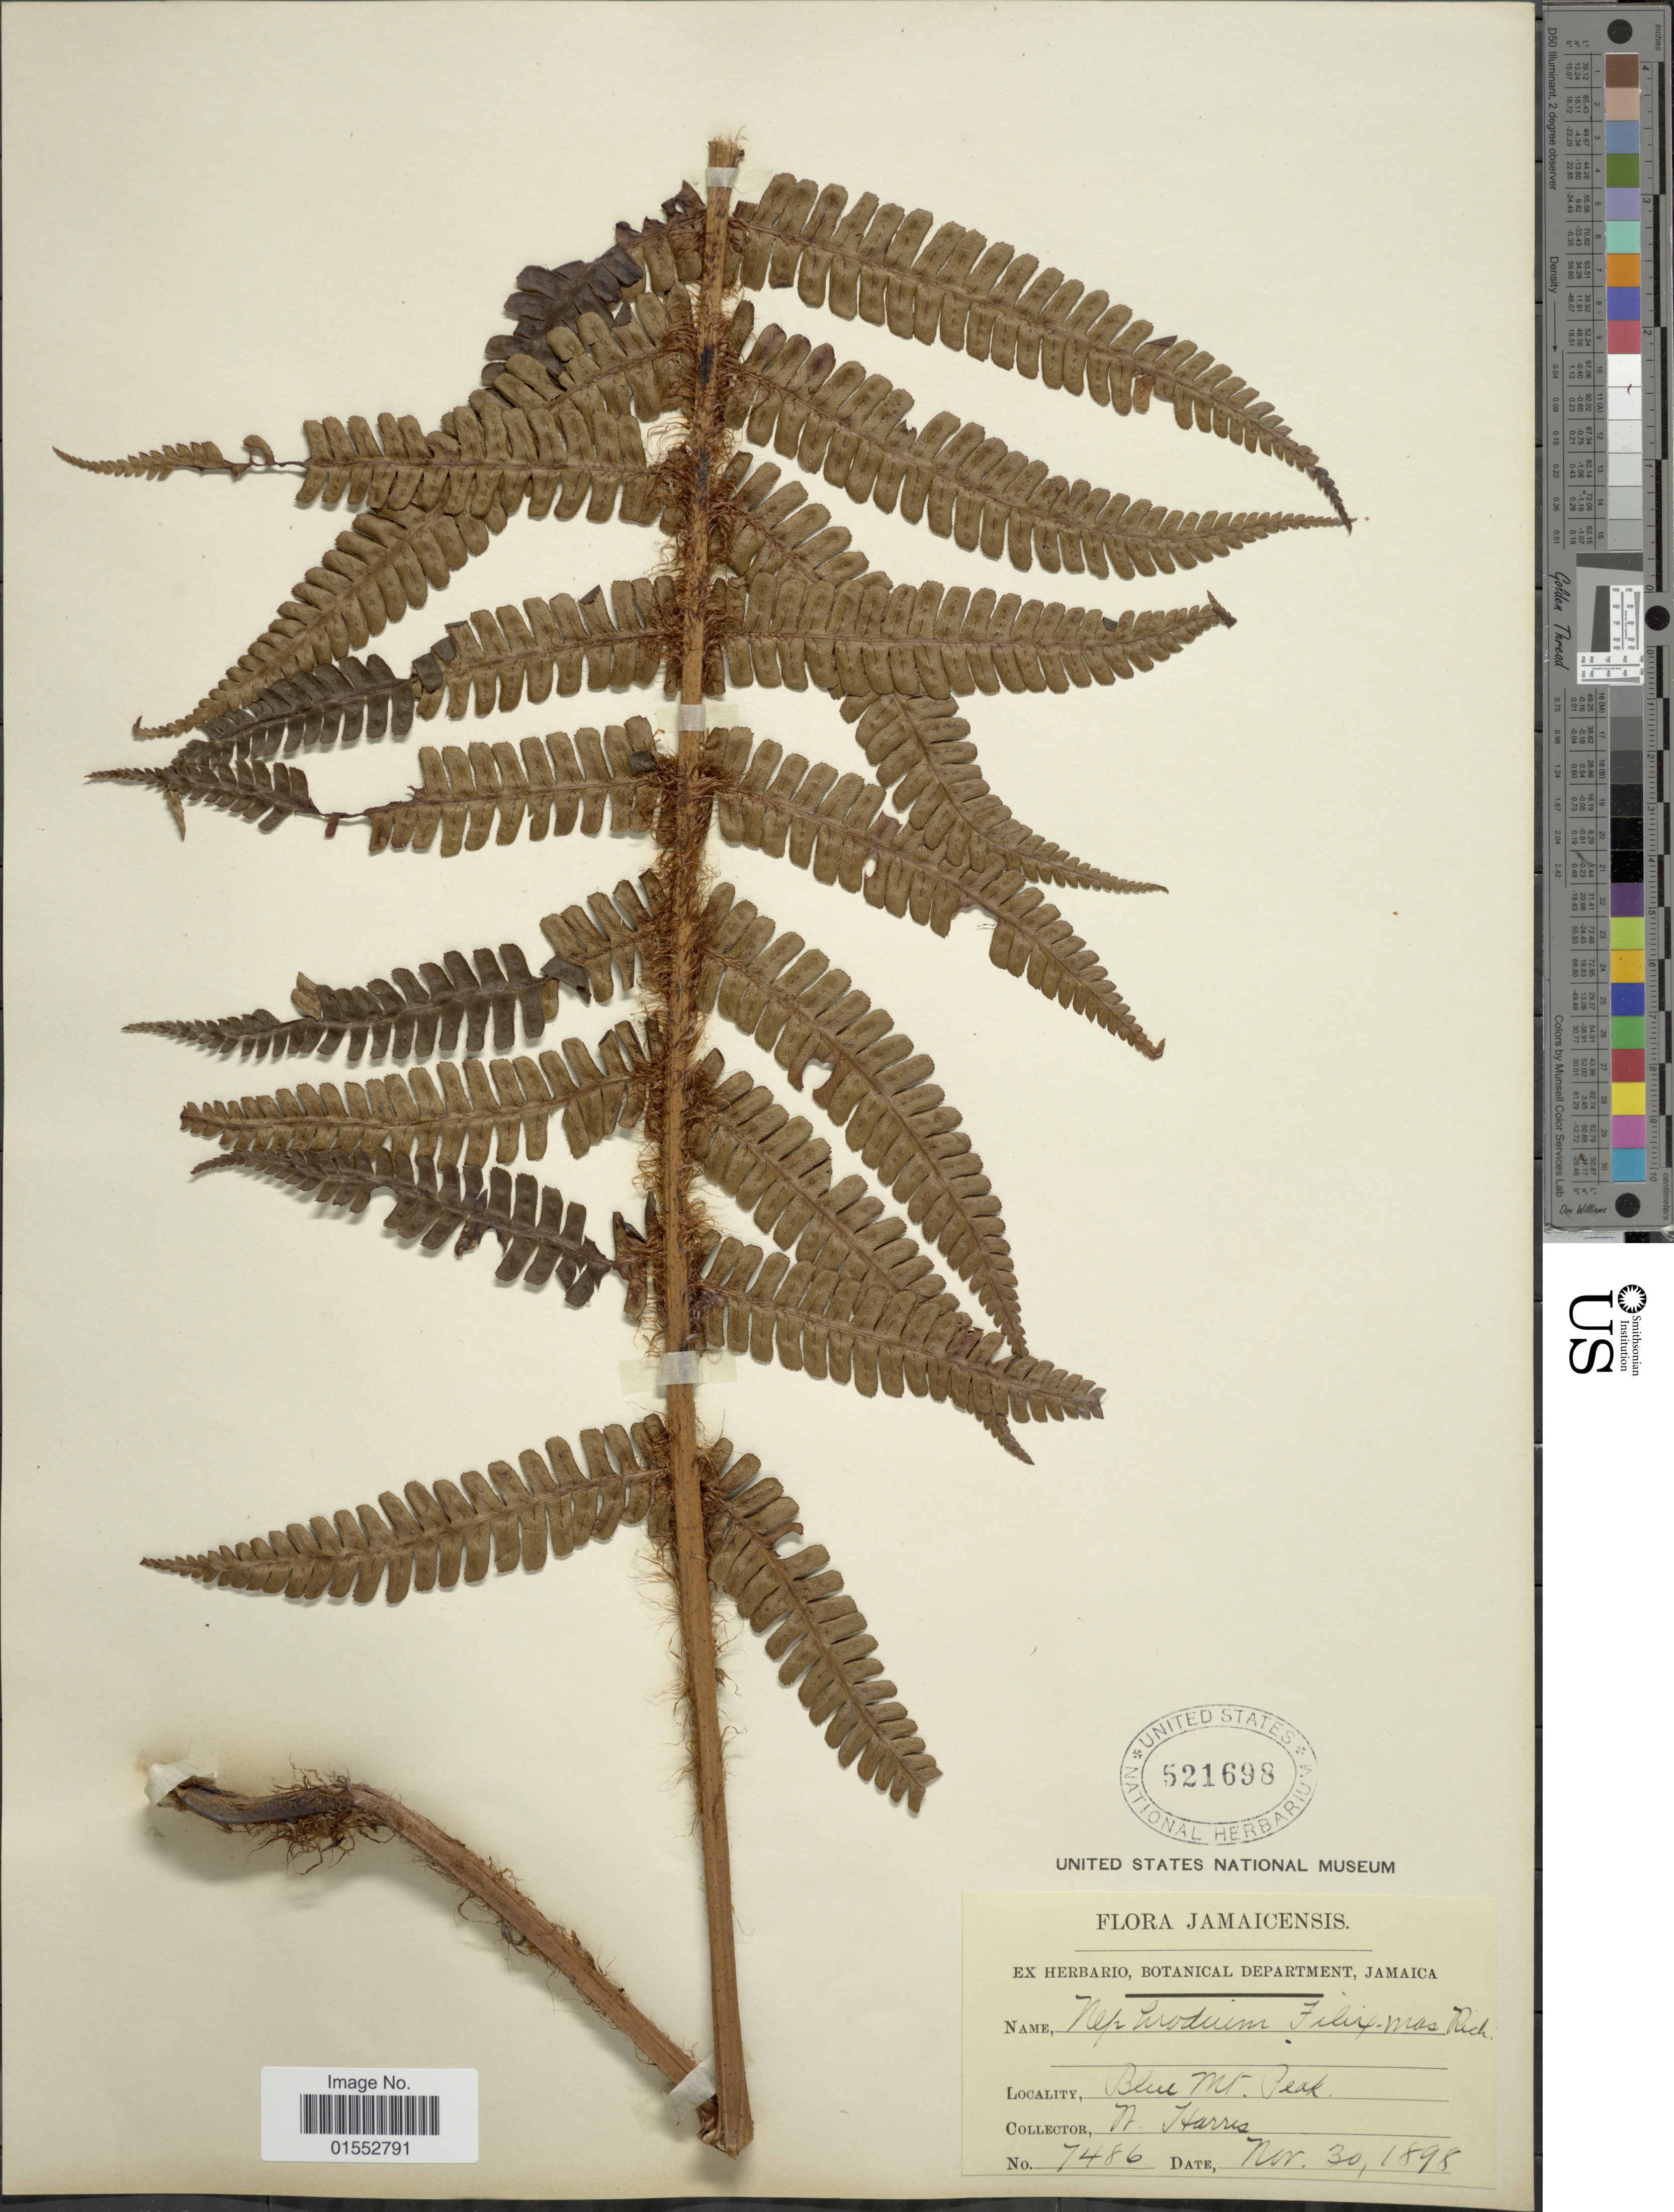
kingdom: Plantae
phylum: Tracheophyta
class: Polypodiopsida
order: Polypodiales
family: Dryopteridaceae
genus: Dryopteris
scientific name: Dryopteris wallichiana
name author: (Spreng.) Hyl.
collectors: N. Harris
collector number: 7486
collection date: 1898-11-30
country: Jamaica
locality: Jamaicensis, Blue Mt. Peak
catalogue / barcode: US 521698